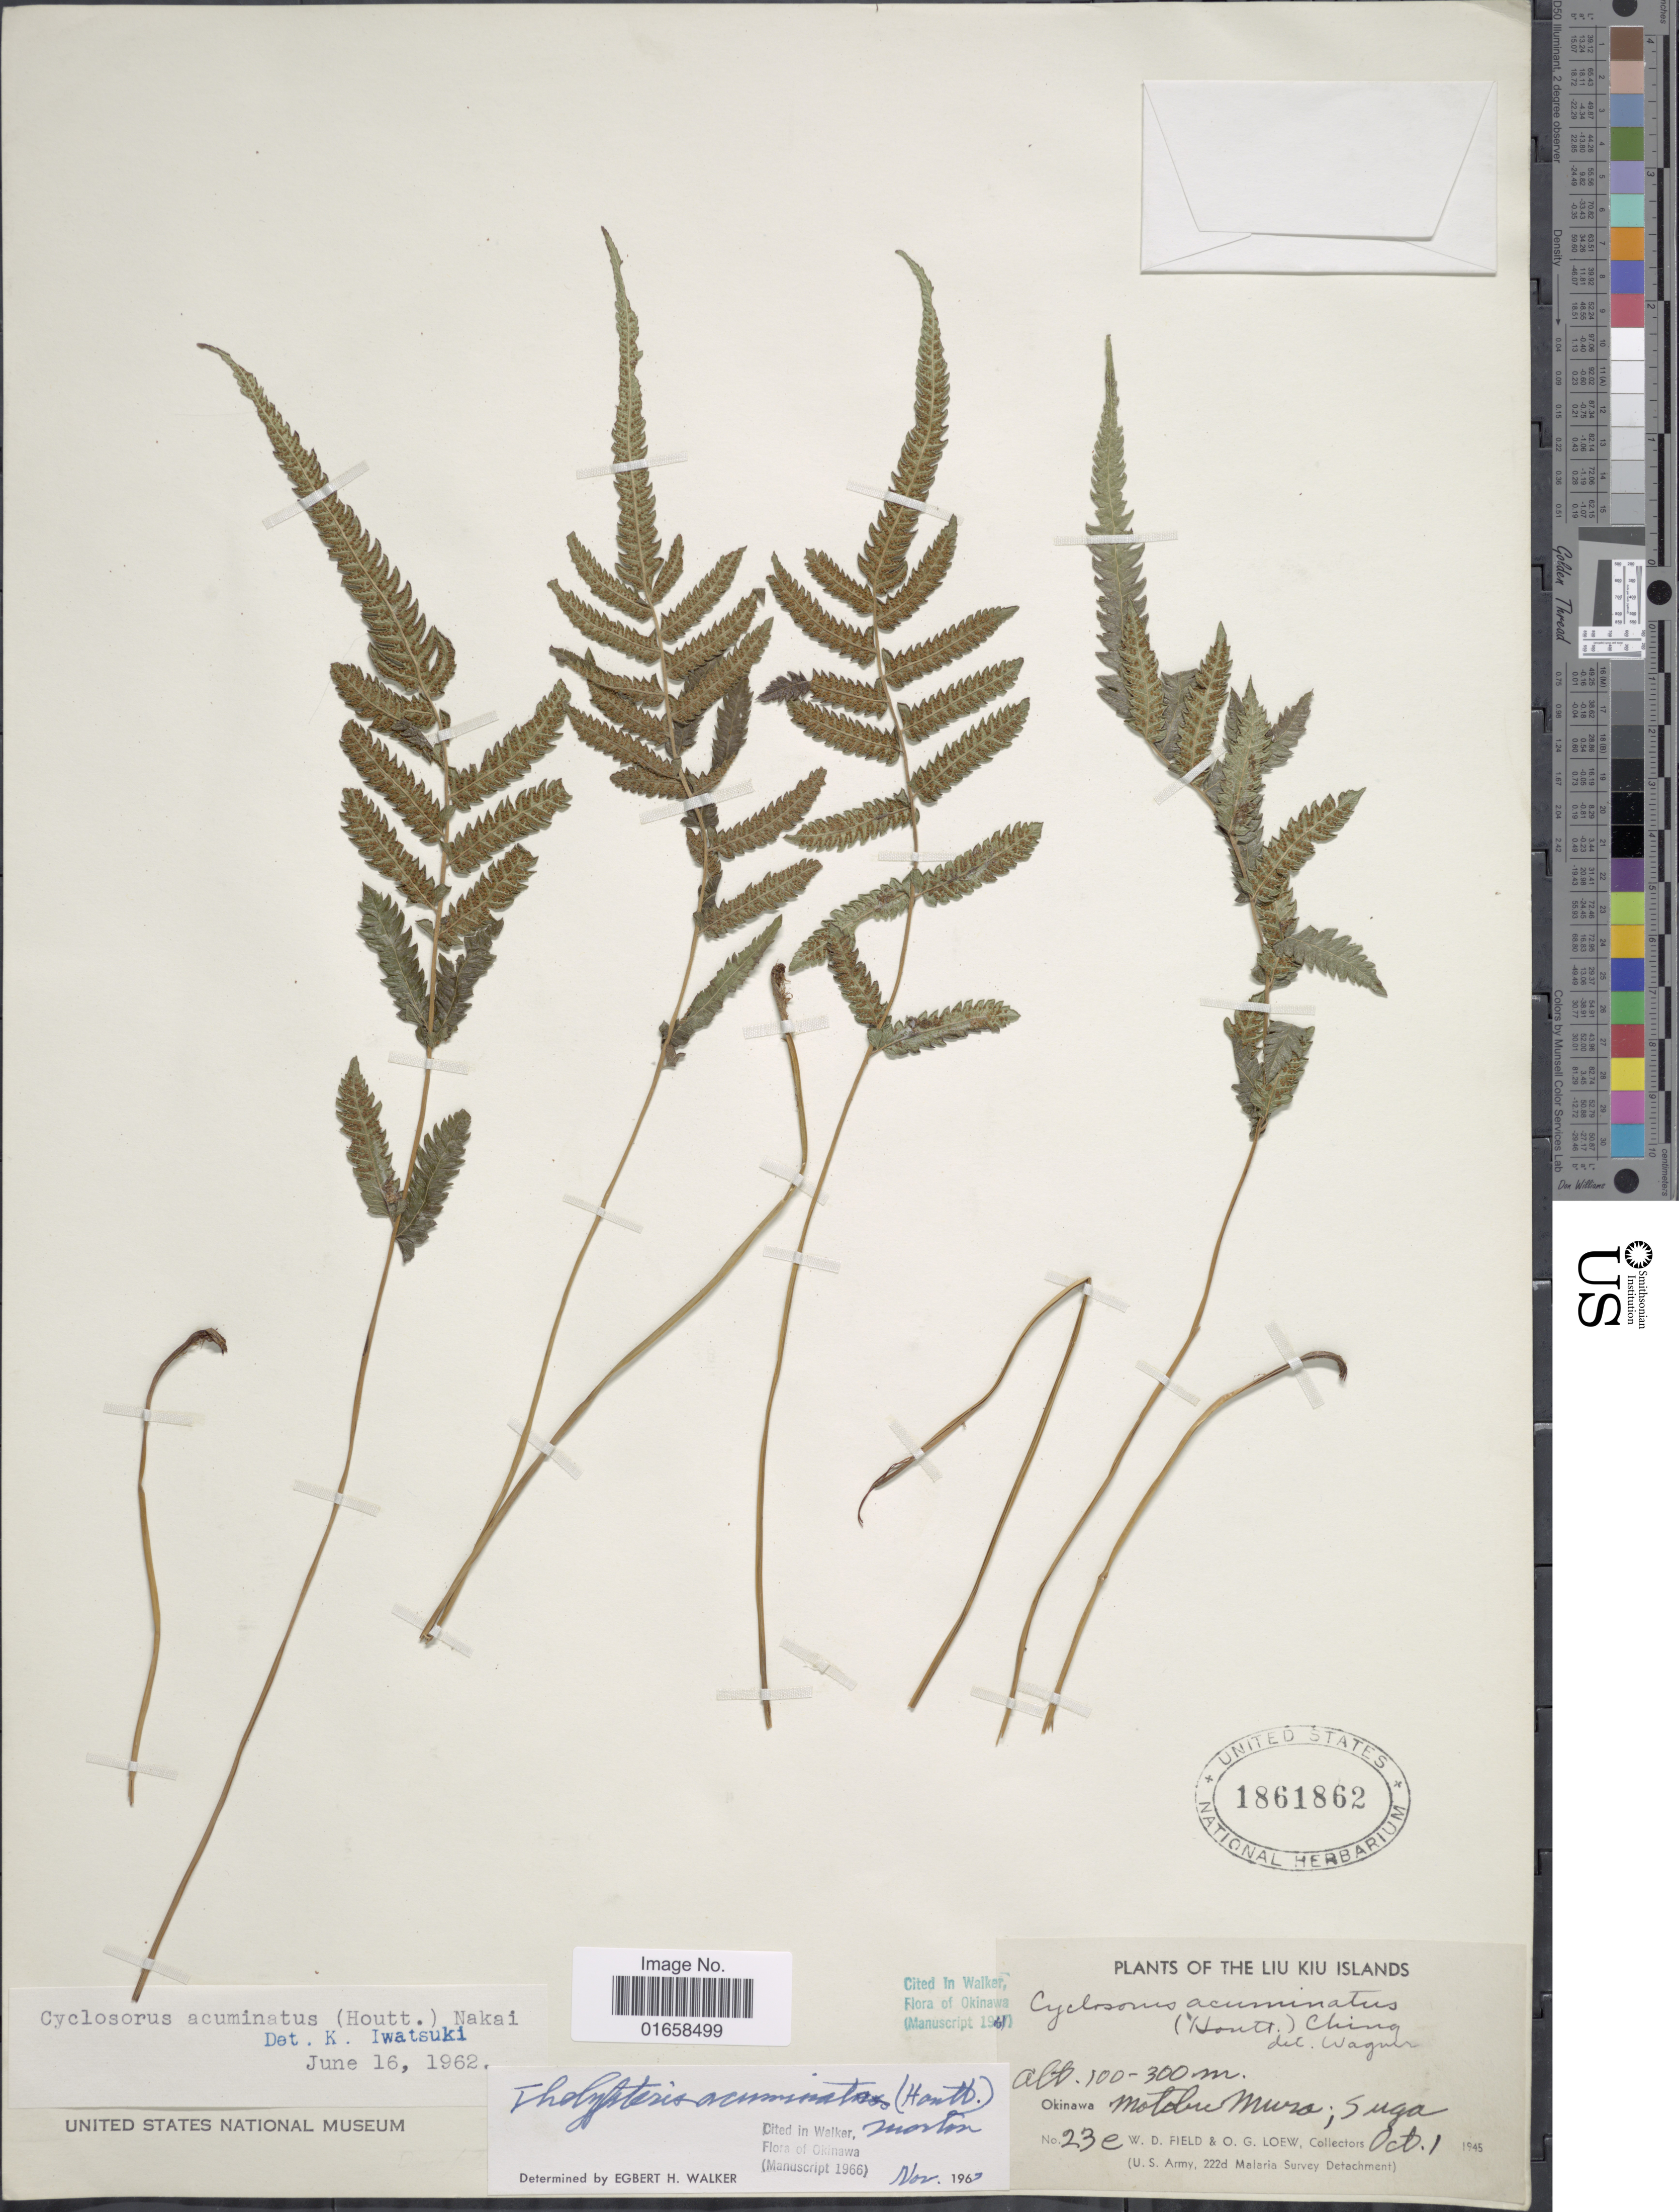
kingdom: Plantae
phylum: Tracheophyta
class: Polypodiopsida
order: Polypodiales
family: Thelypteridaceae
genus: Christella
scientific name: Christella acuminata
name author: (Houtt.) H. Lév.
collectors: W. D. Field & O. G. Loew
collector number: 23e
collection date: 1945-10-01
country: Japan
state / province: Okinawa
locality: Liu Kiu Islands. Motabu Mura; Suga.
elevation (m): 100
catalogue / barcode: US 1861862